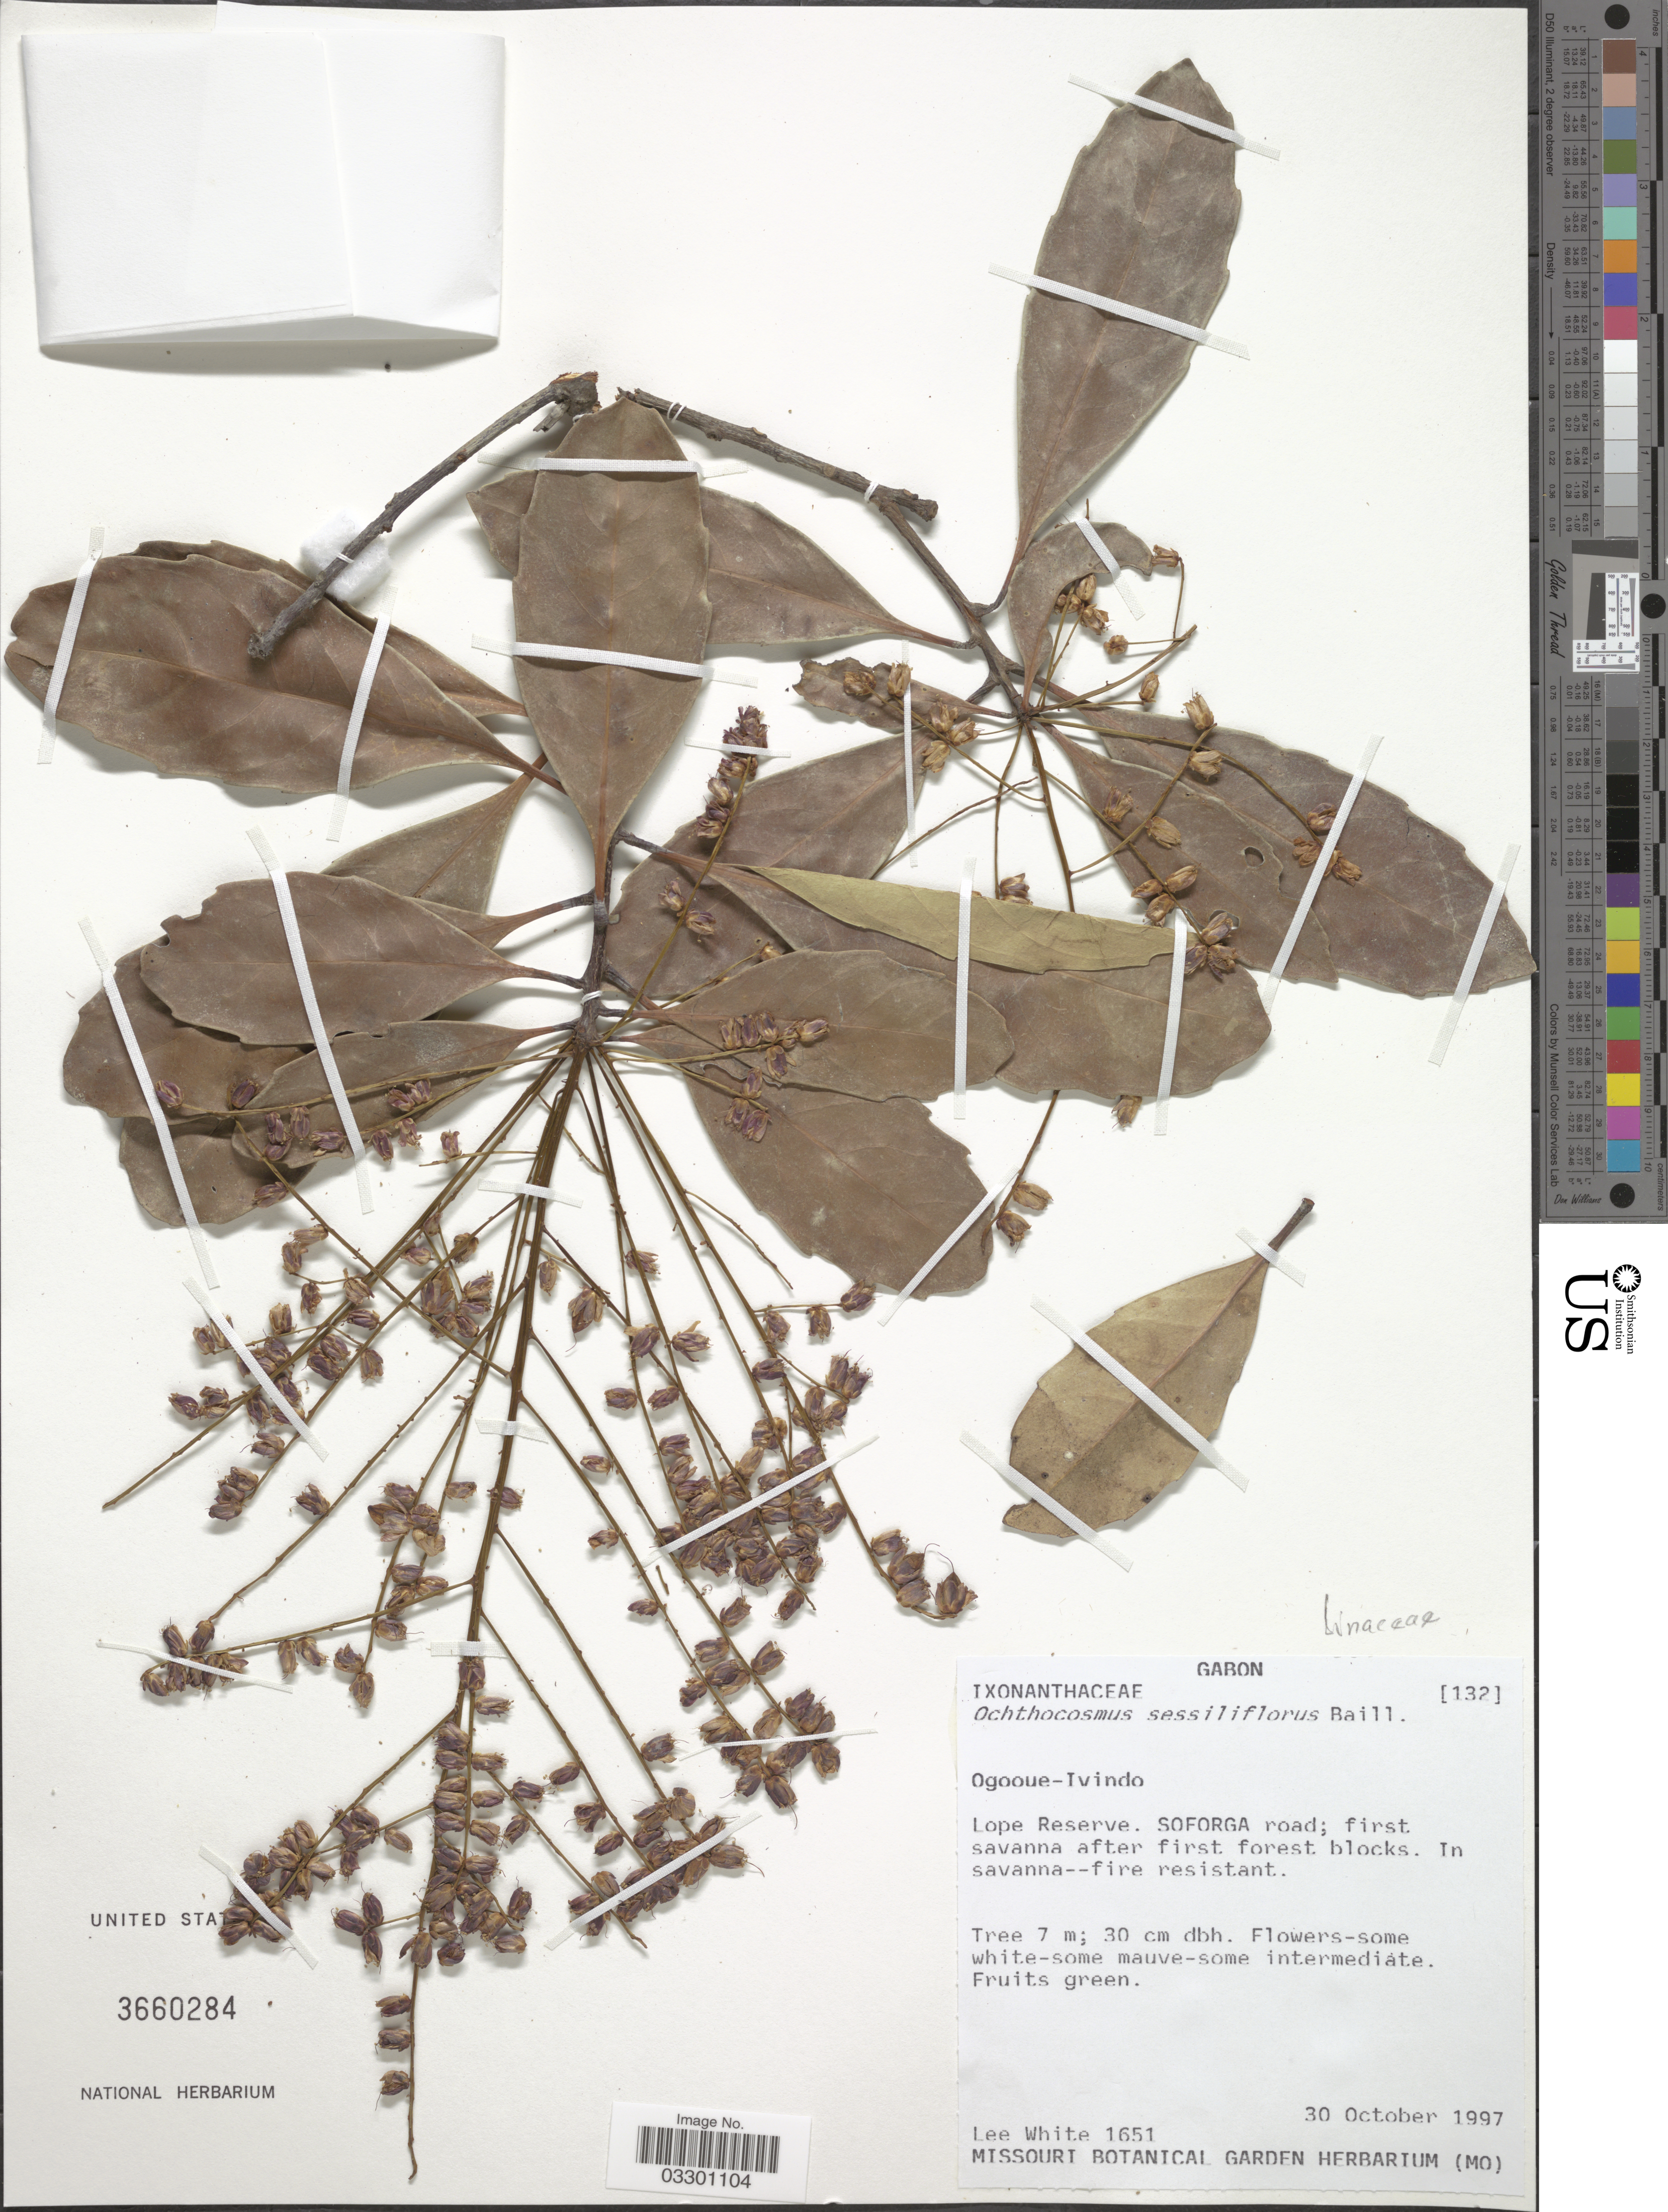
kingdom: Plantae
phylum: Tracheophyta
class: Magnoliopsida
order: Malpighiales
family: Ixonanthaceae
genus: Phyllocosmus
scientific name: Phyllocosmus sessiliflorus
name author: Oliv.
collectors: L. White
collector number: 1651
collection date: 1997-10-30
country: Gabon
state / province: Ogooue-Ivindo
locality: Lope Reserve. SOFORGA road.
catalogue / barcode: US 3660284